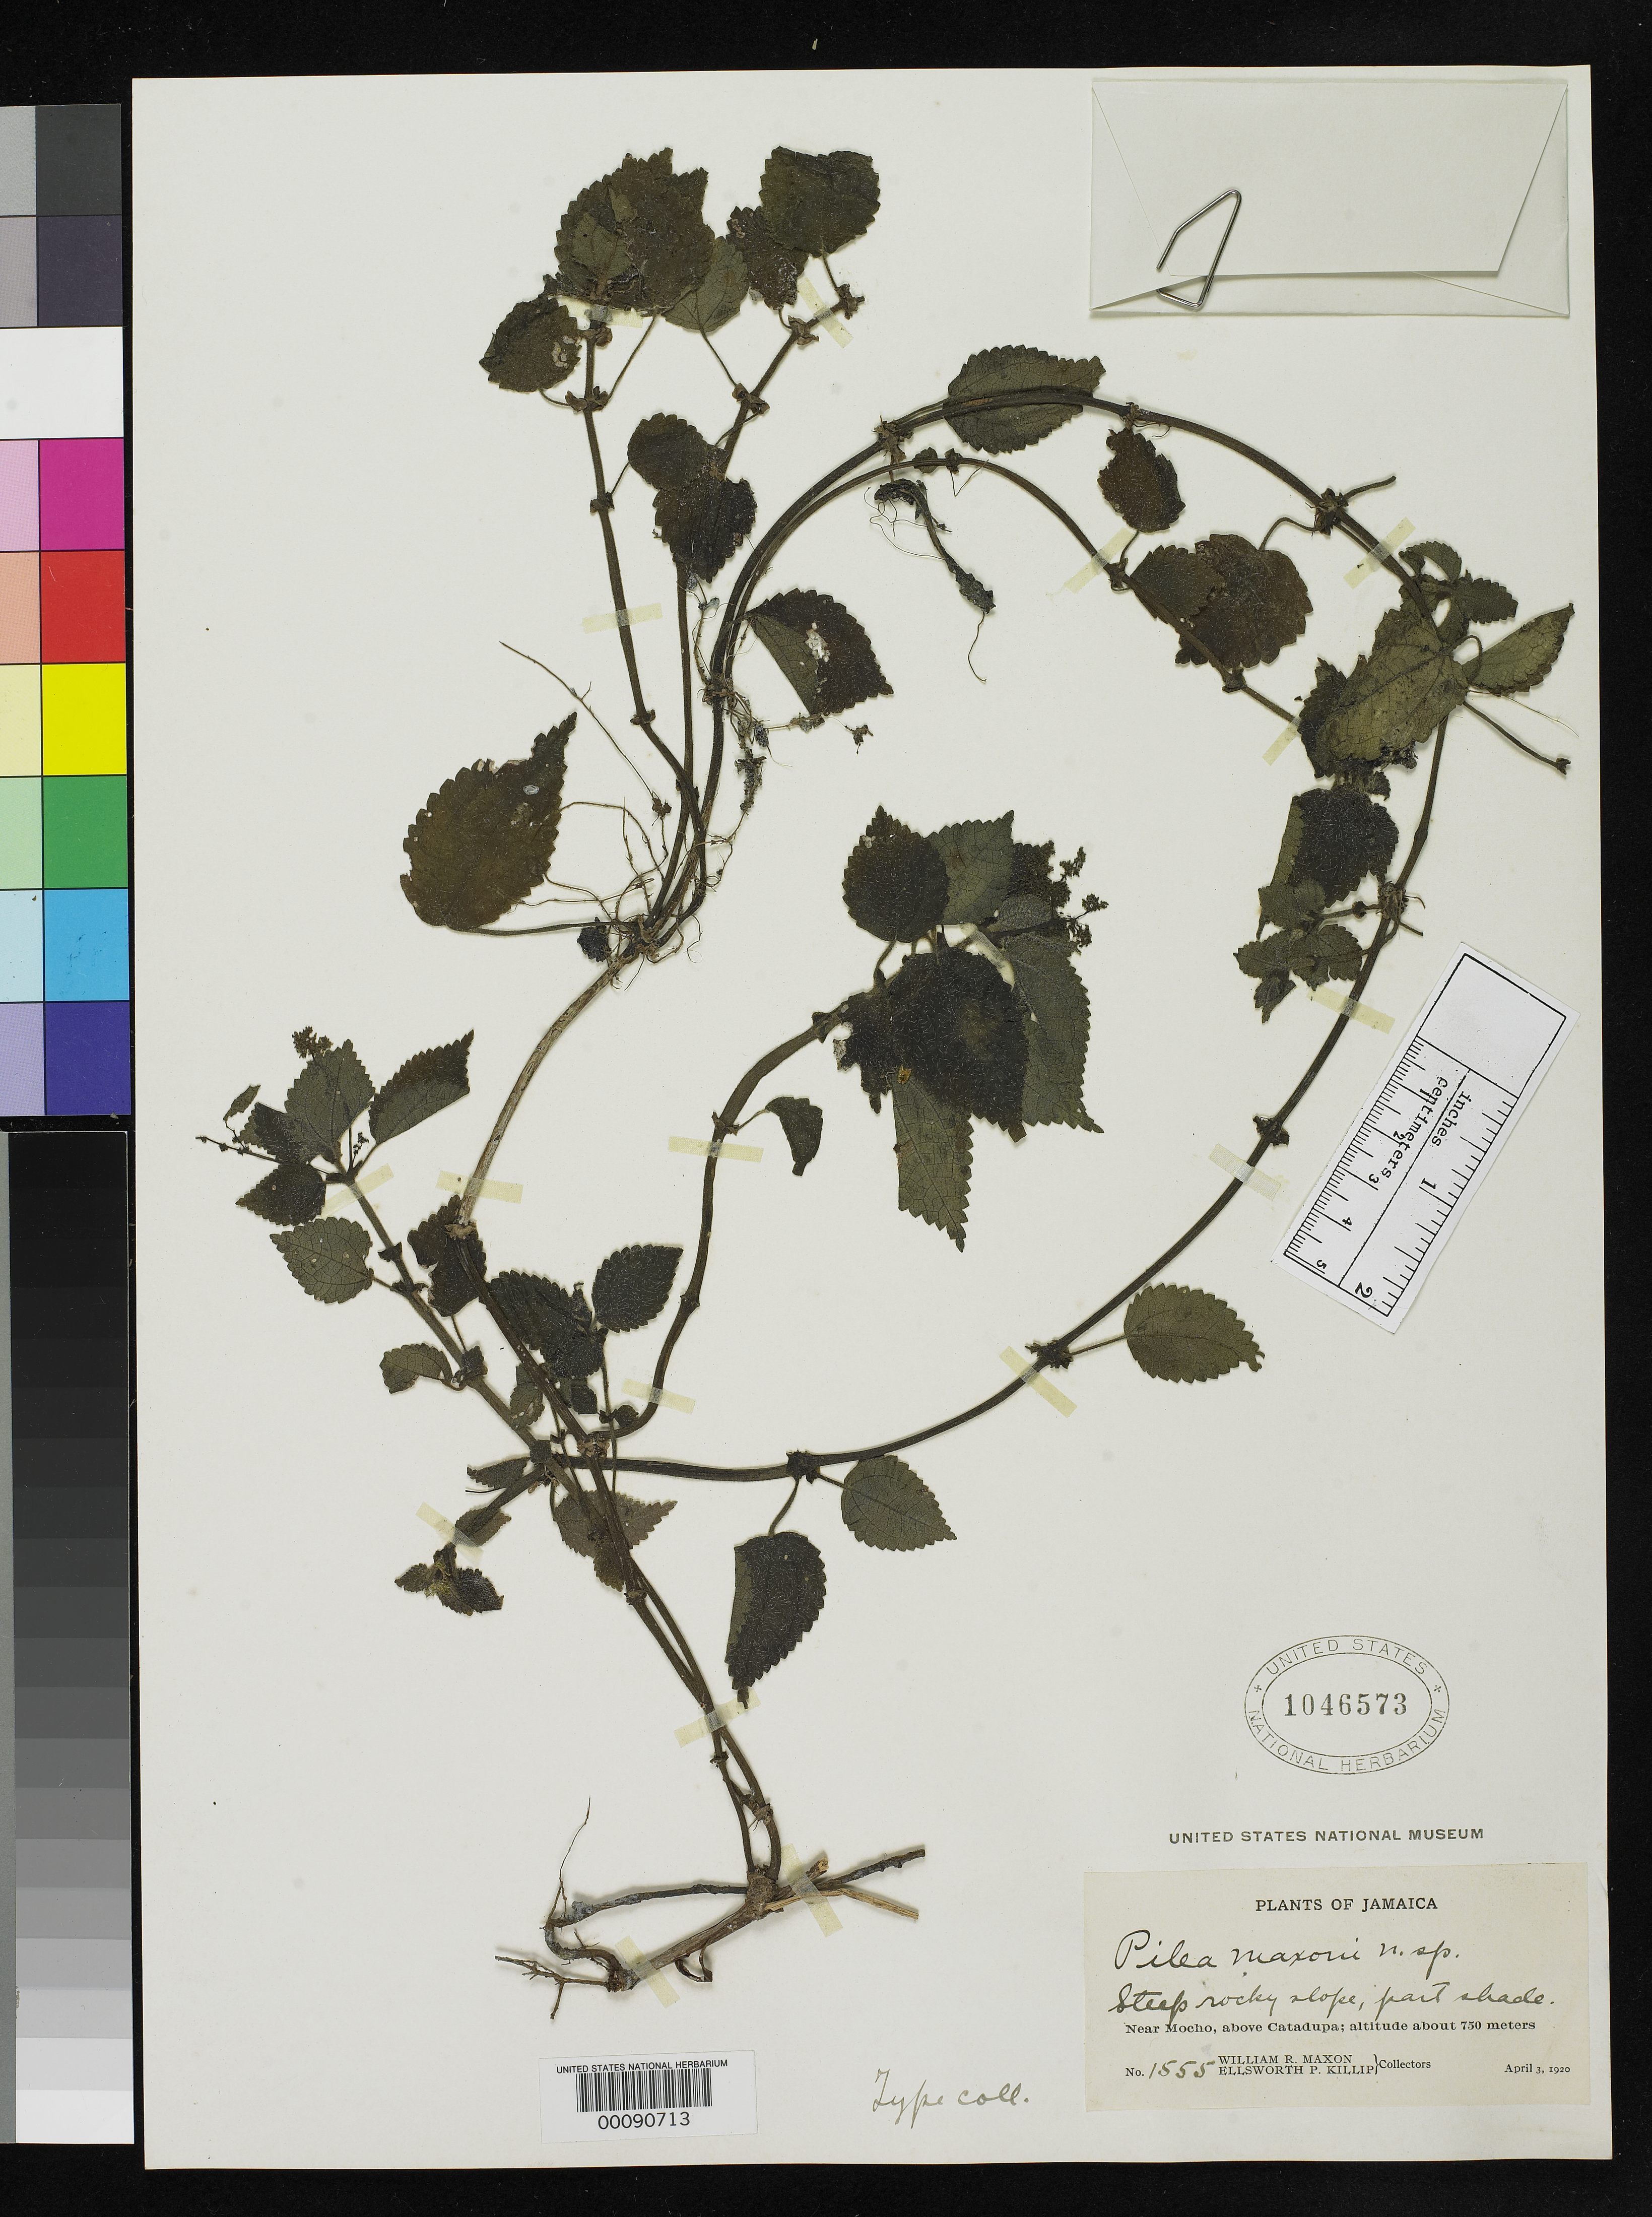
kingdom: Plantae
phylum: Tracheophyta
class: Magnoliopsida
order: Rosales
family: Urticaceae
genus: Pilea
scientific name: Pilea maxoni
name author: Britton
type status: Isotype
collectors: W. R. Maxon & E. P. Killip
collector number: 1555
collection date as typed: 03 Apr 1920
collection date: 1920-04-03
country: Jamaica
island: Greater Antilles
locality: Cockpit country, near Mocho, above Catadupa.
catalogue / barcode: US 1046573